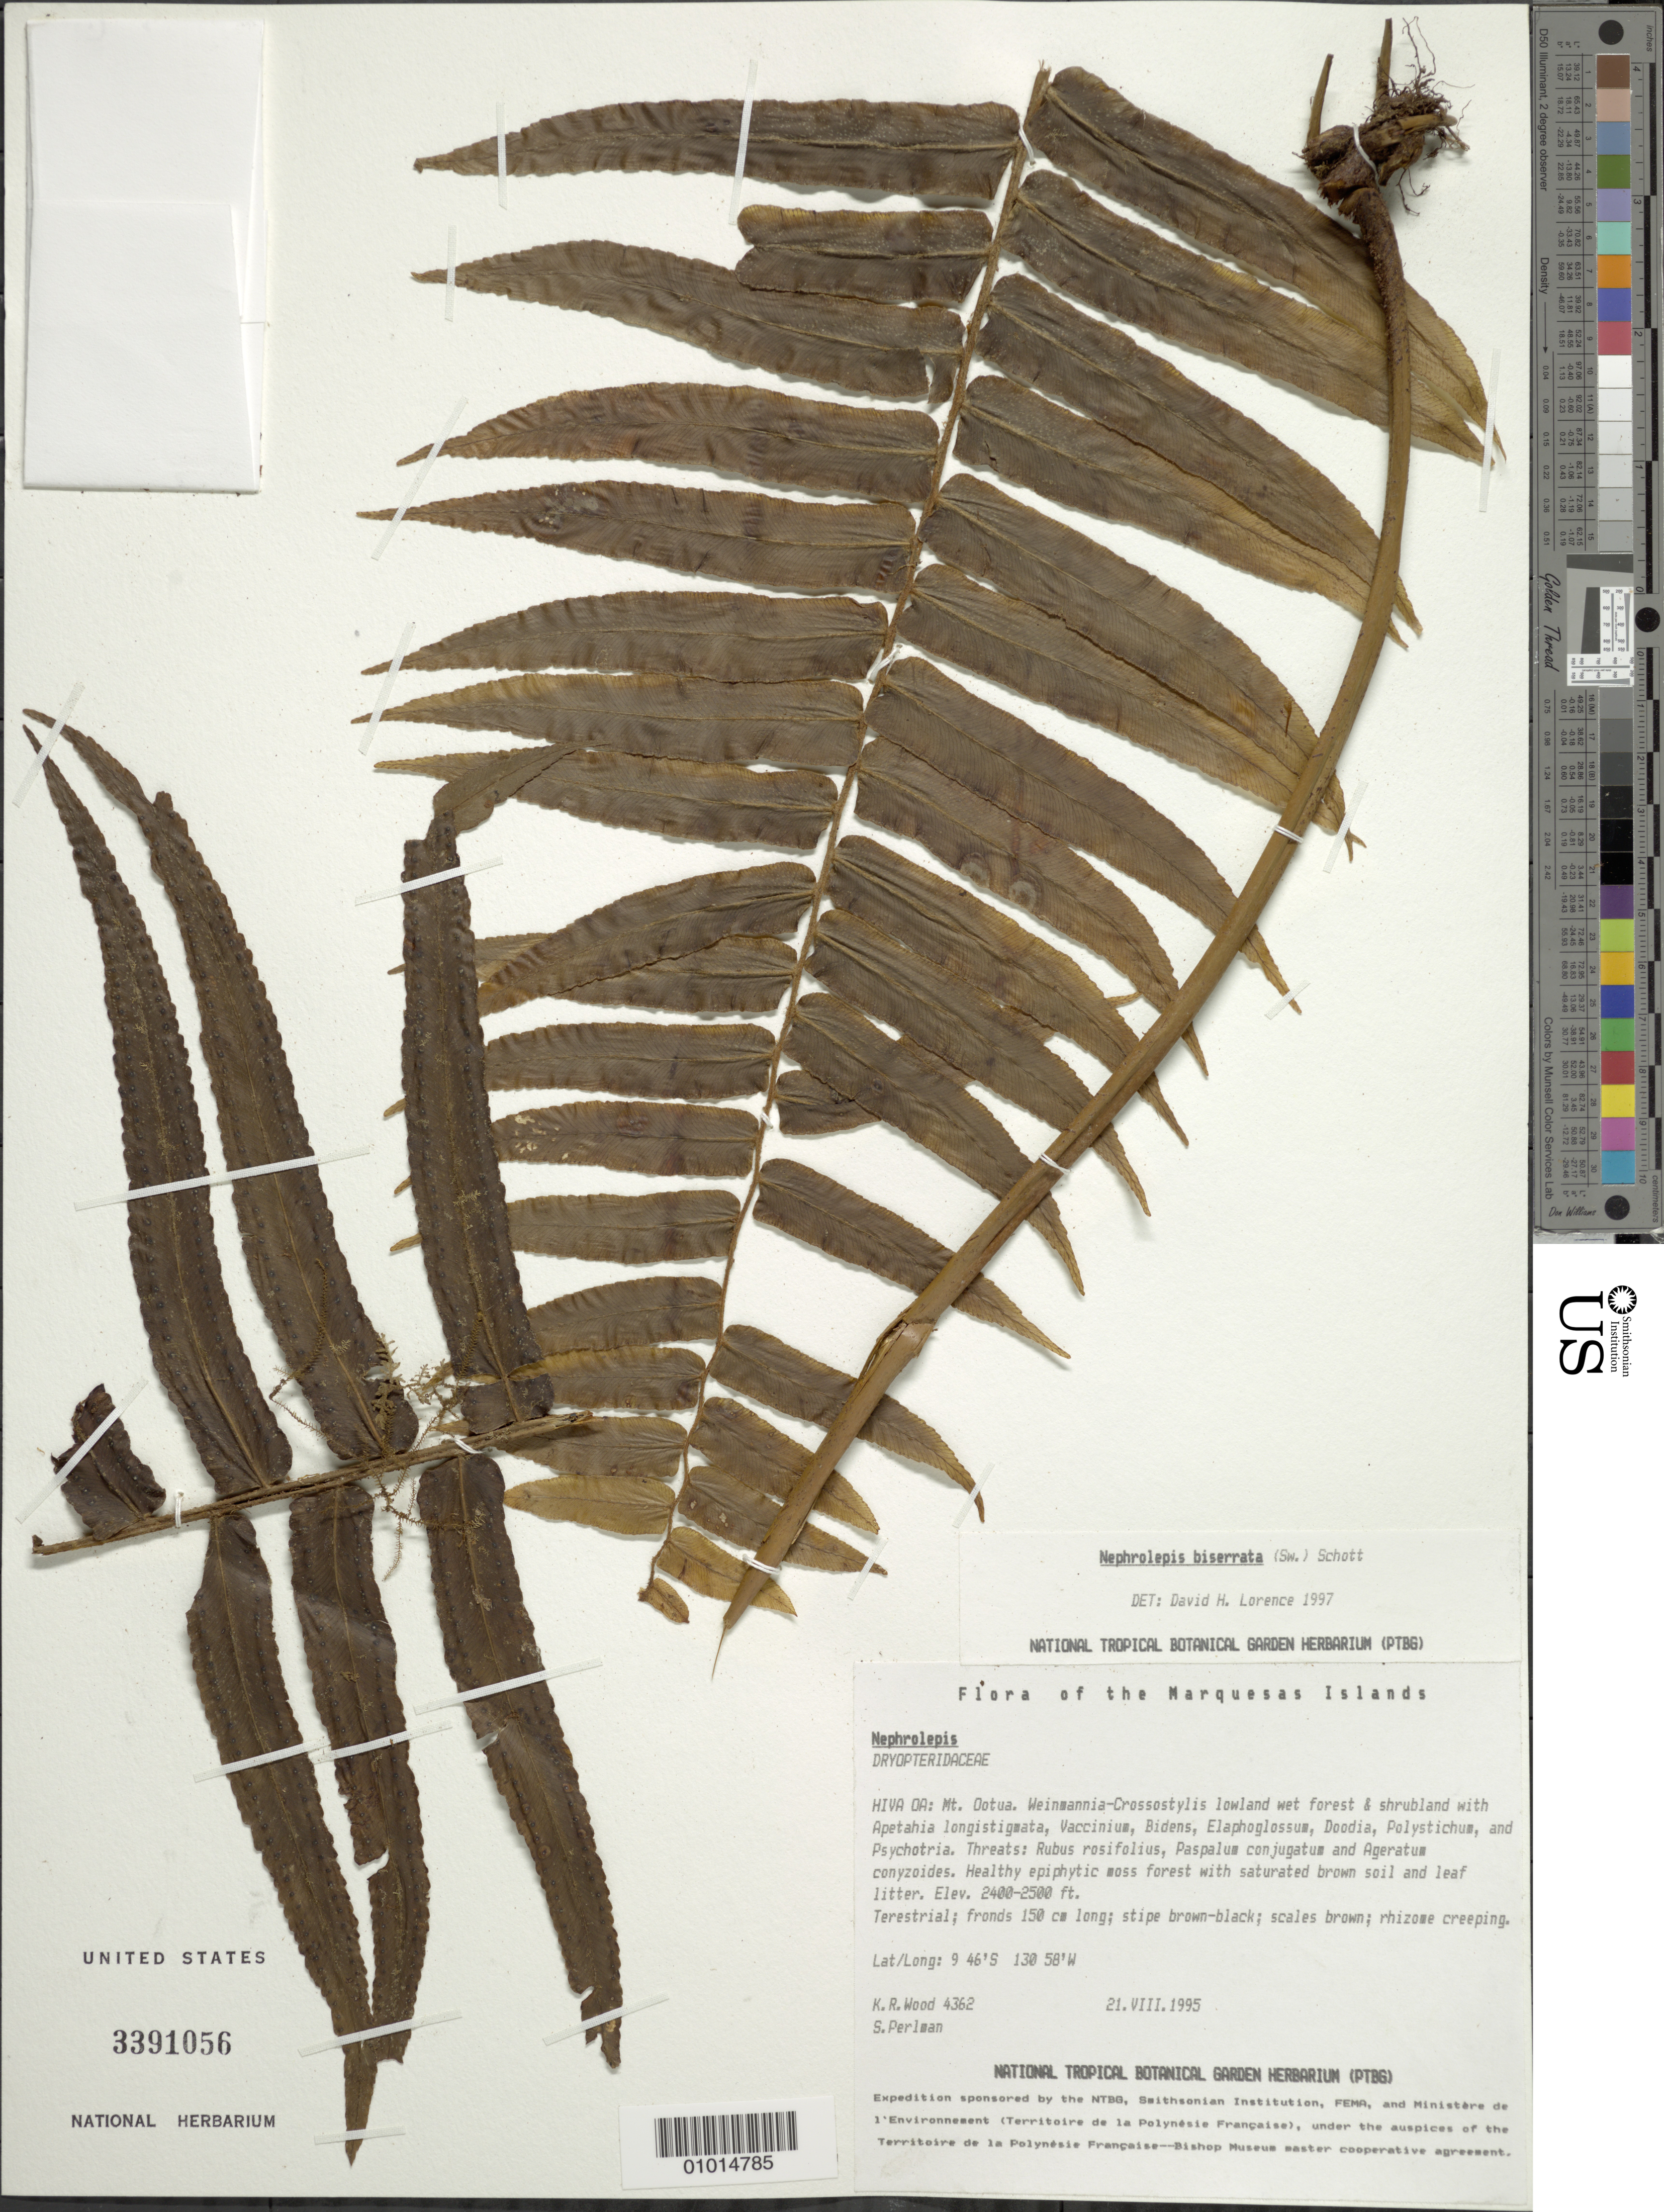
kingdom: Plantae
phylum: Tracheophyta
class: Polypodiopsida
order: Polypodiales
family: Nephrolepidaceae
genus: Nephrolepis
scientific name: Nephrolepis biserrata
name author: (Sw.) Schott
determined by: Lorence, David H., (PTBG), National Tropical Botanical Garden (UNITED STATES)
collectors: K. R. Wood & S. P. Perlman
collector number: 4362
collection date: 1995-08-21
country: French Polynesia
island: Hiva Oa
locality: Mt. Ootua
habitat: Weinmannia - Crossostylis lowland wet forest & shrubland, healthy epiphytic moss forest w/ saturated brown soil and leaf litter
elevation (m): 732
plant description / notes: Rubus rosifolius, Paspalum conjugatum, Ageratum conyzoides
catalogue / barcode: US 3391056